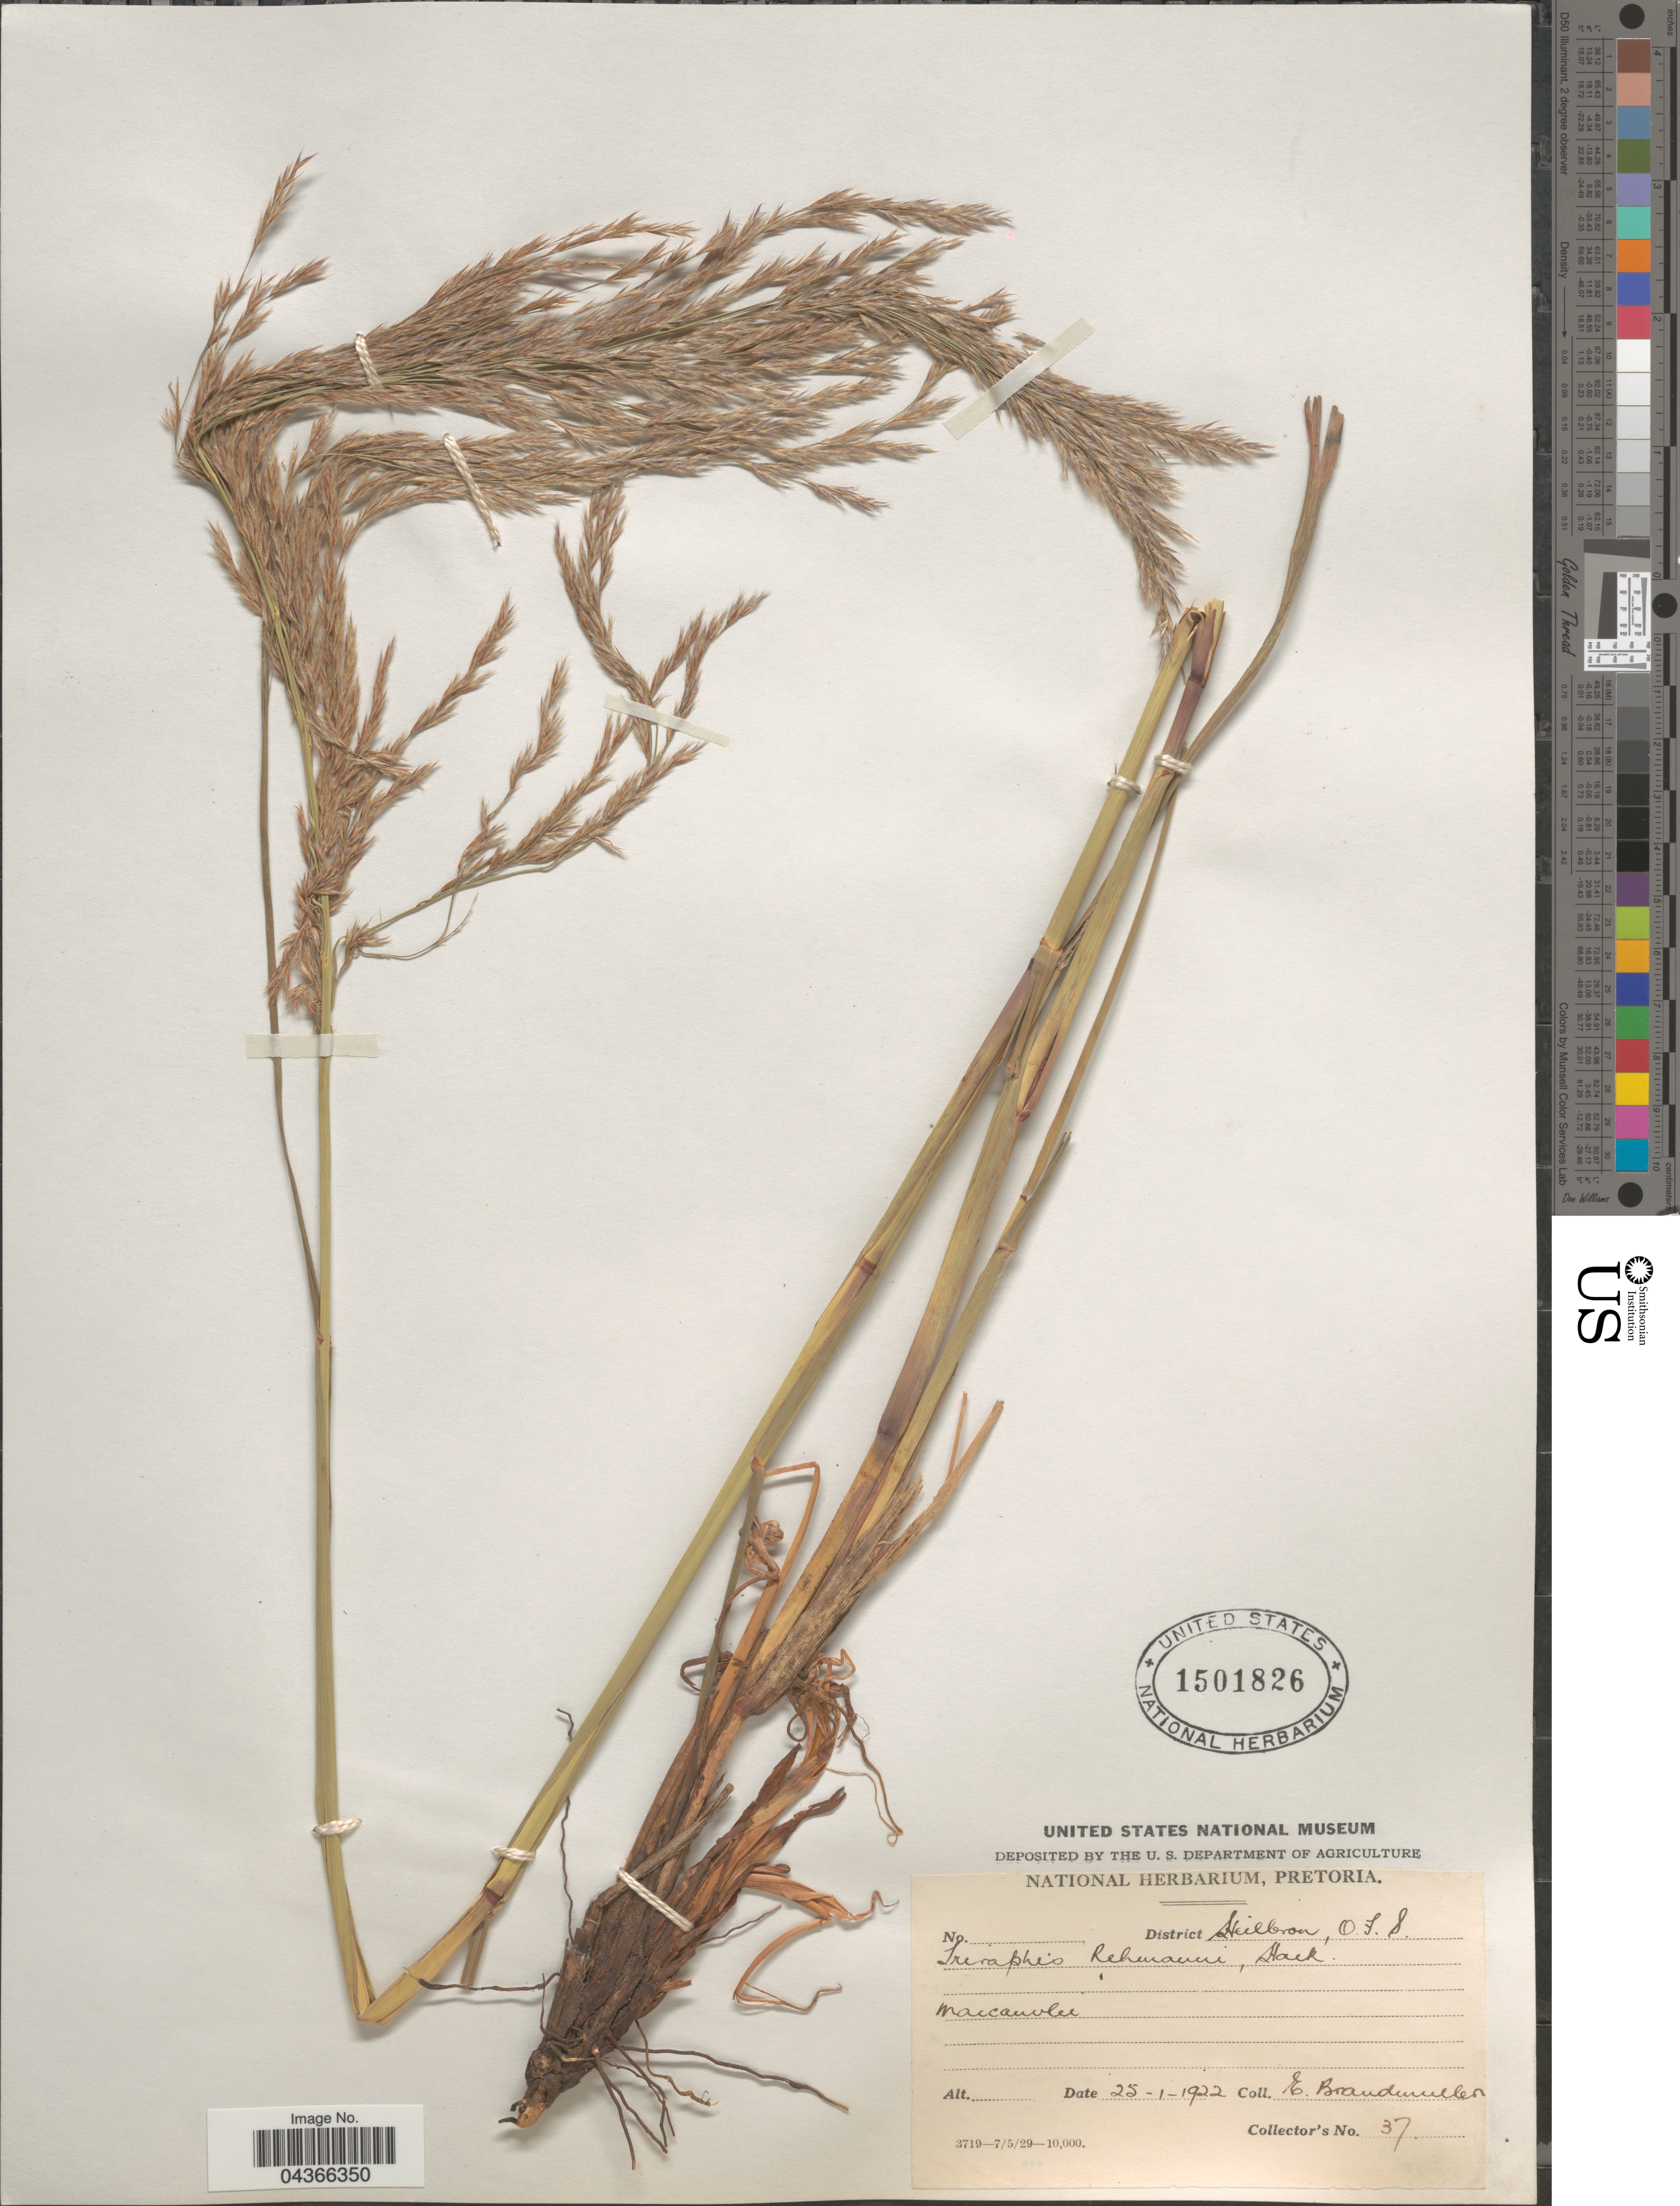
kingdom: Plantae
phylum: Tracheophyta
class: Liliopsida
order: Poales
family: Poaceae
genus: Triraphis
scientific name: Triraphis rehmanni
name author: Hack.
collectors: E. Brandmuller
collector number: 37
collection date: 1922-01-25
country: South Africa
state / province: Free State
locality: District Heilbron, O.F.S. Maccauvlei.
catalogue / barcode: US 1501826